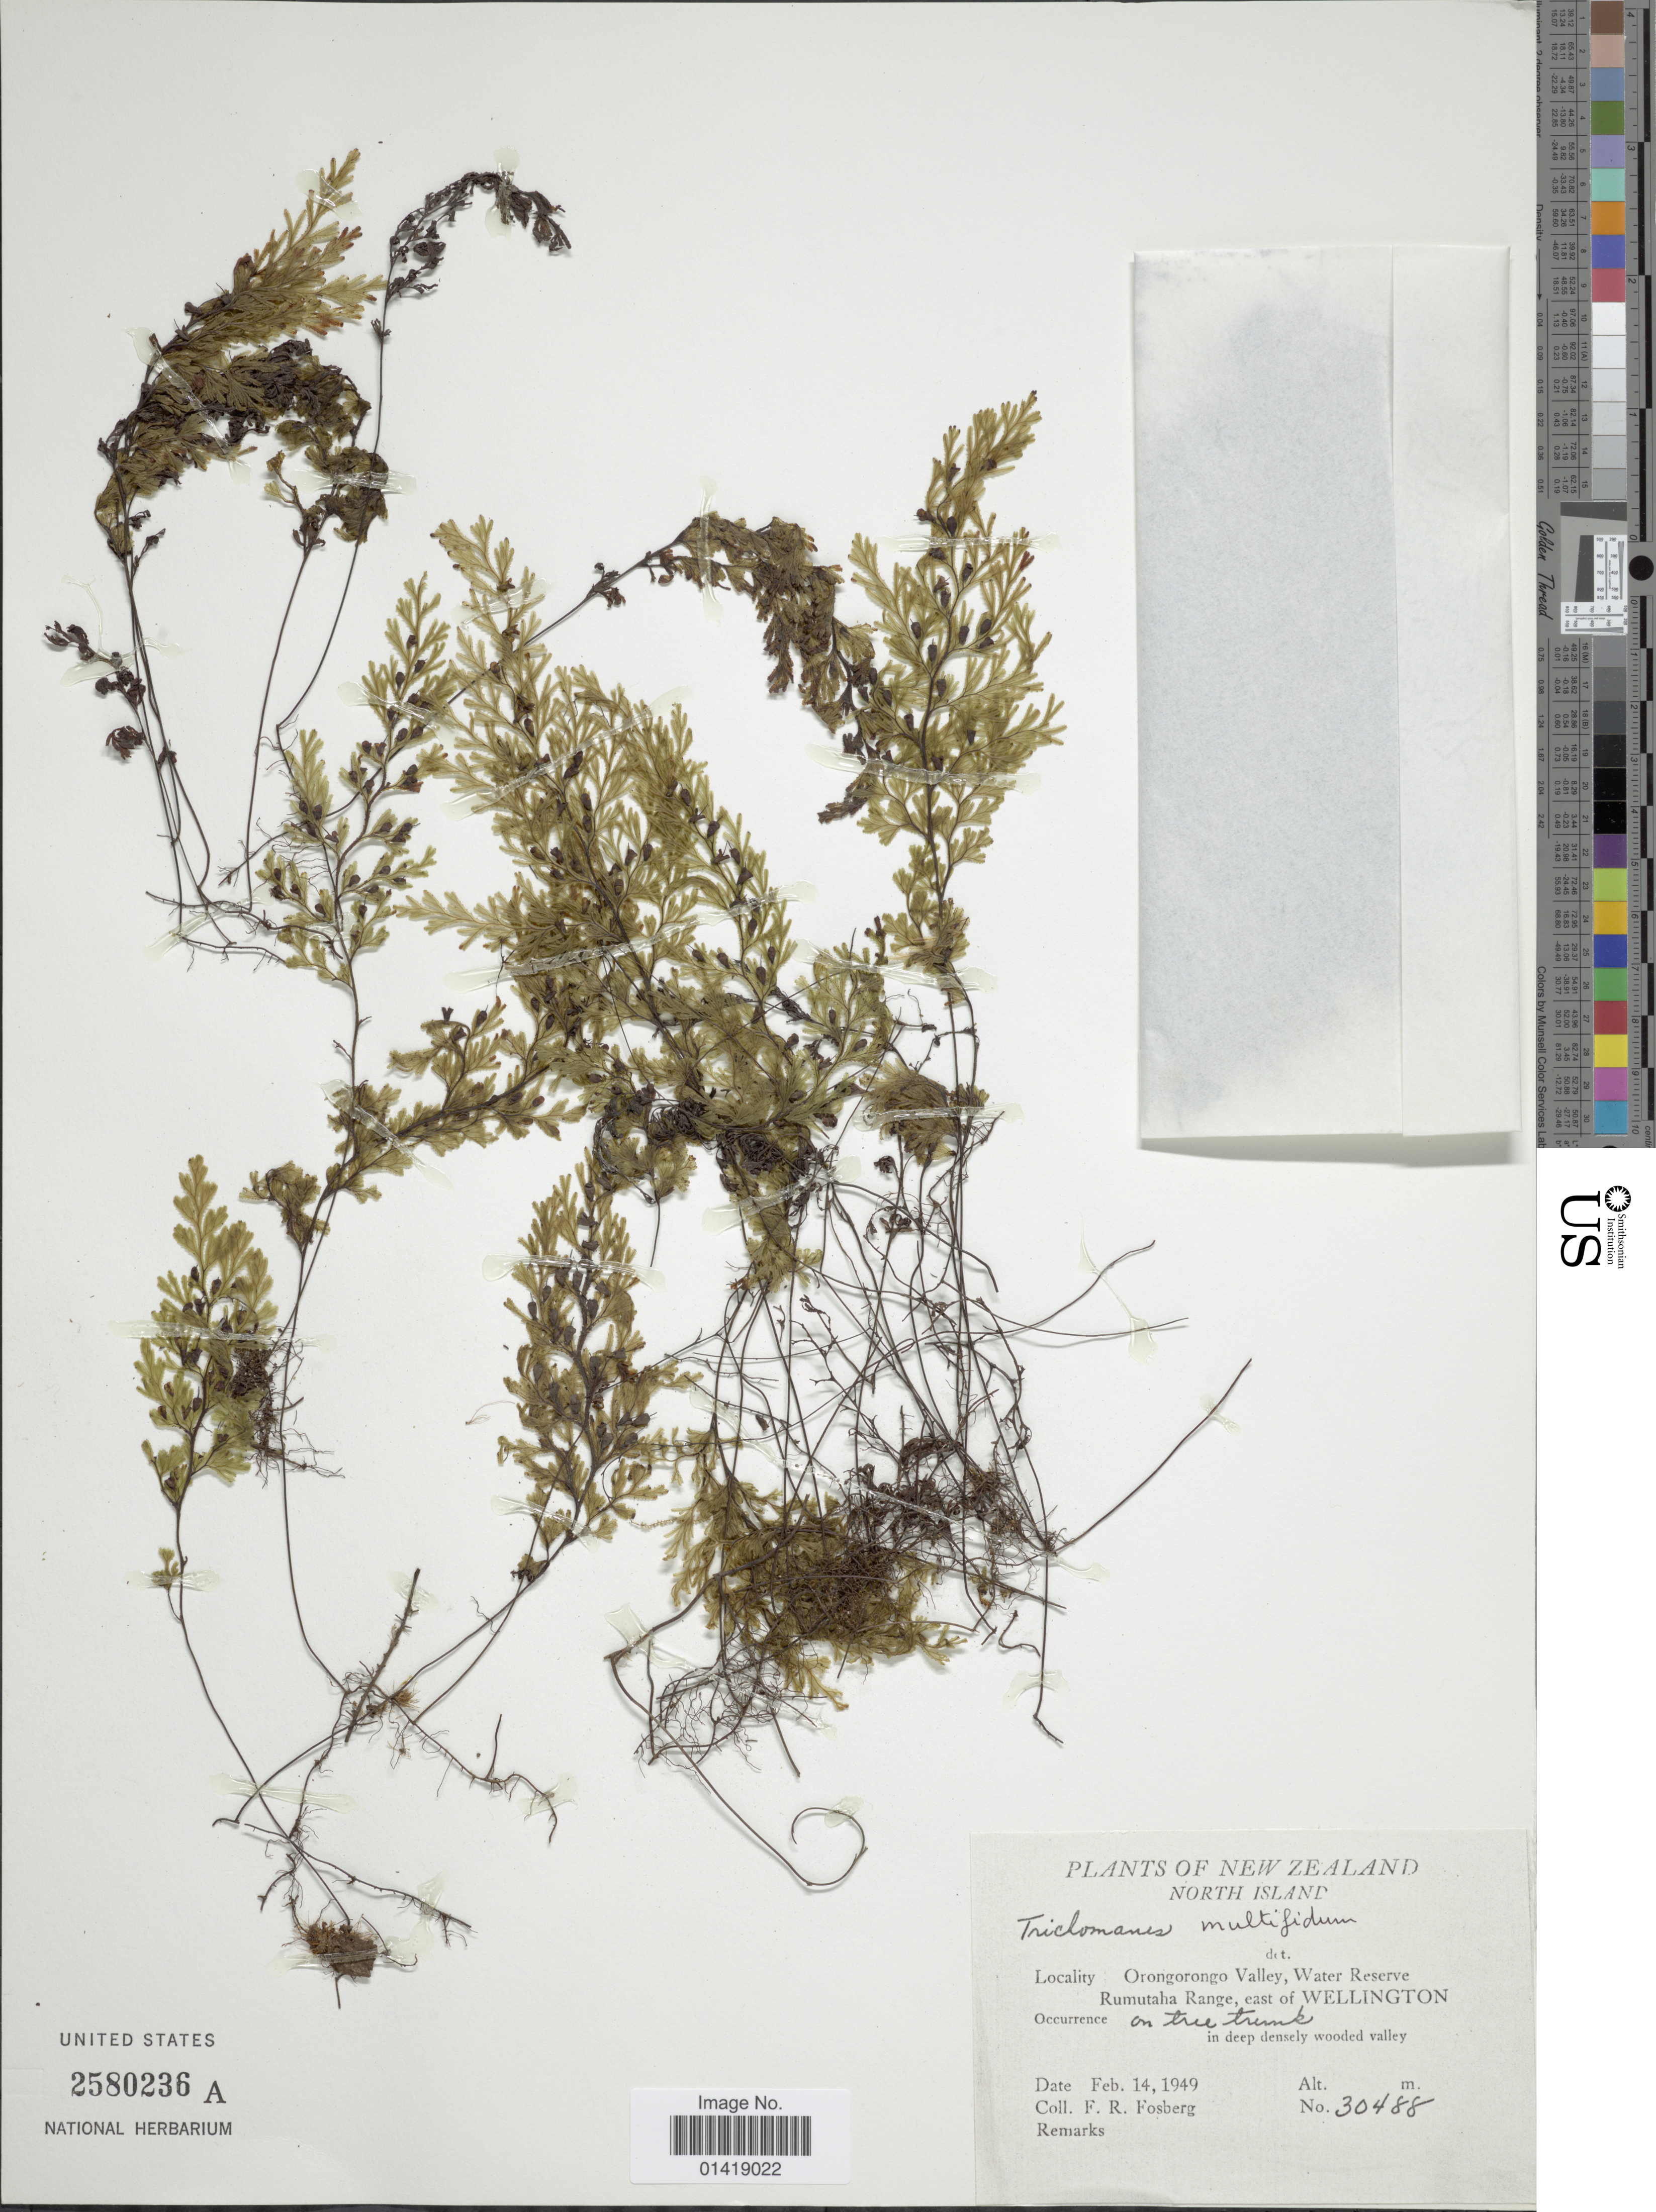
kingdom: Plantae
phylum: Tracheophyta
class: Polypodiopsida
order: Hymenophyllales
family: Hymenophyllaceae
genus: Hymenophyllum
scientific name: Hymenophyllum multifidum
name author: (G. Forst.) Sw.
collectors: F. R. Fosberg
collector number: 30488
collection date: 1949-02-14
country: New Zealand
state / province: Wellington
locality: North Island Orongorongo valley water reserve Rumutaha Range east of Wellington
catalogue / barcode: US 2580236A